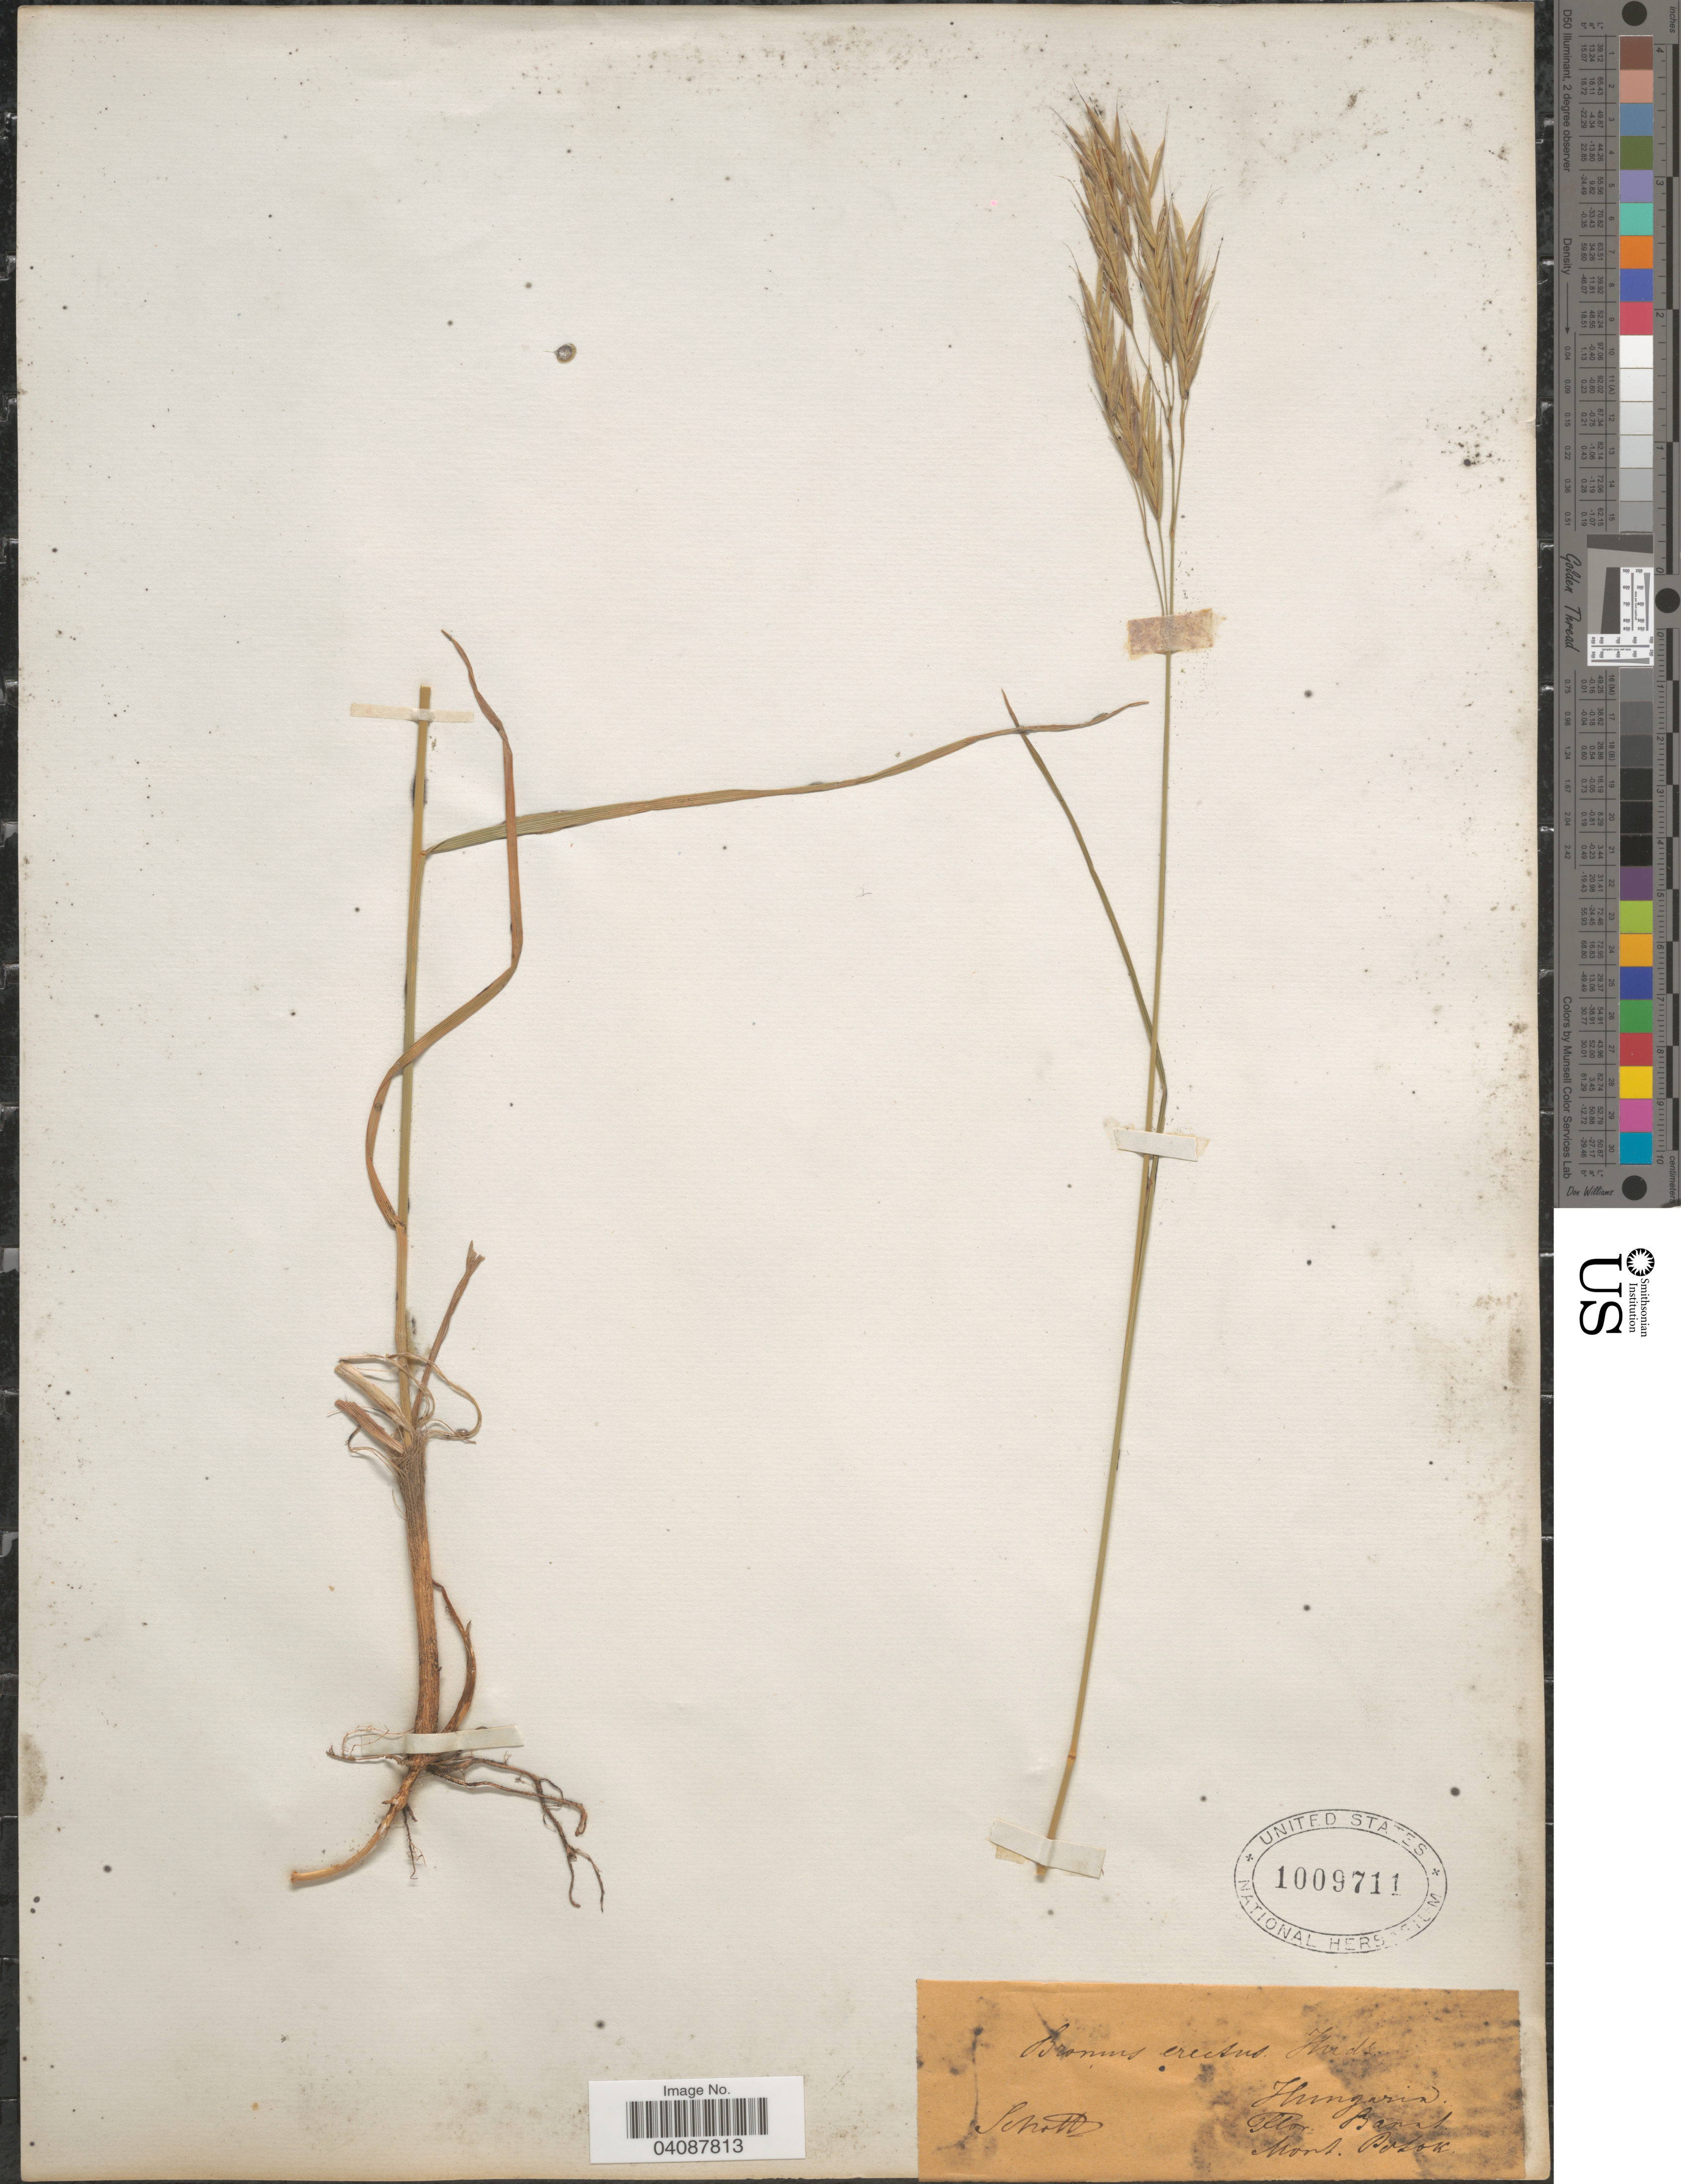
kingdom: Plantae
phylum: Tracheophyta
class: Liliopsida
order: Poales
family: Poaceae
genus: Bromus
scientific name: Bromus erectus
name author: Huds.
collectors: -. Schotts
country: Hungary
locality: Hungaria. Banat. Mont. Potok.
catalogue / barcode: US 1009711